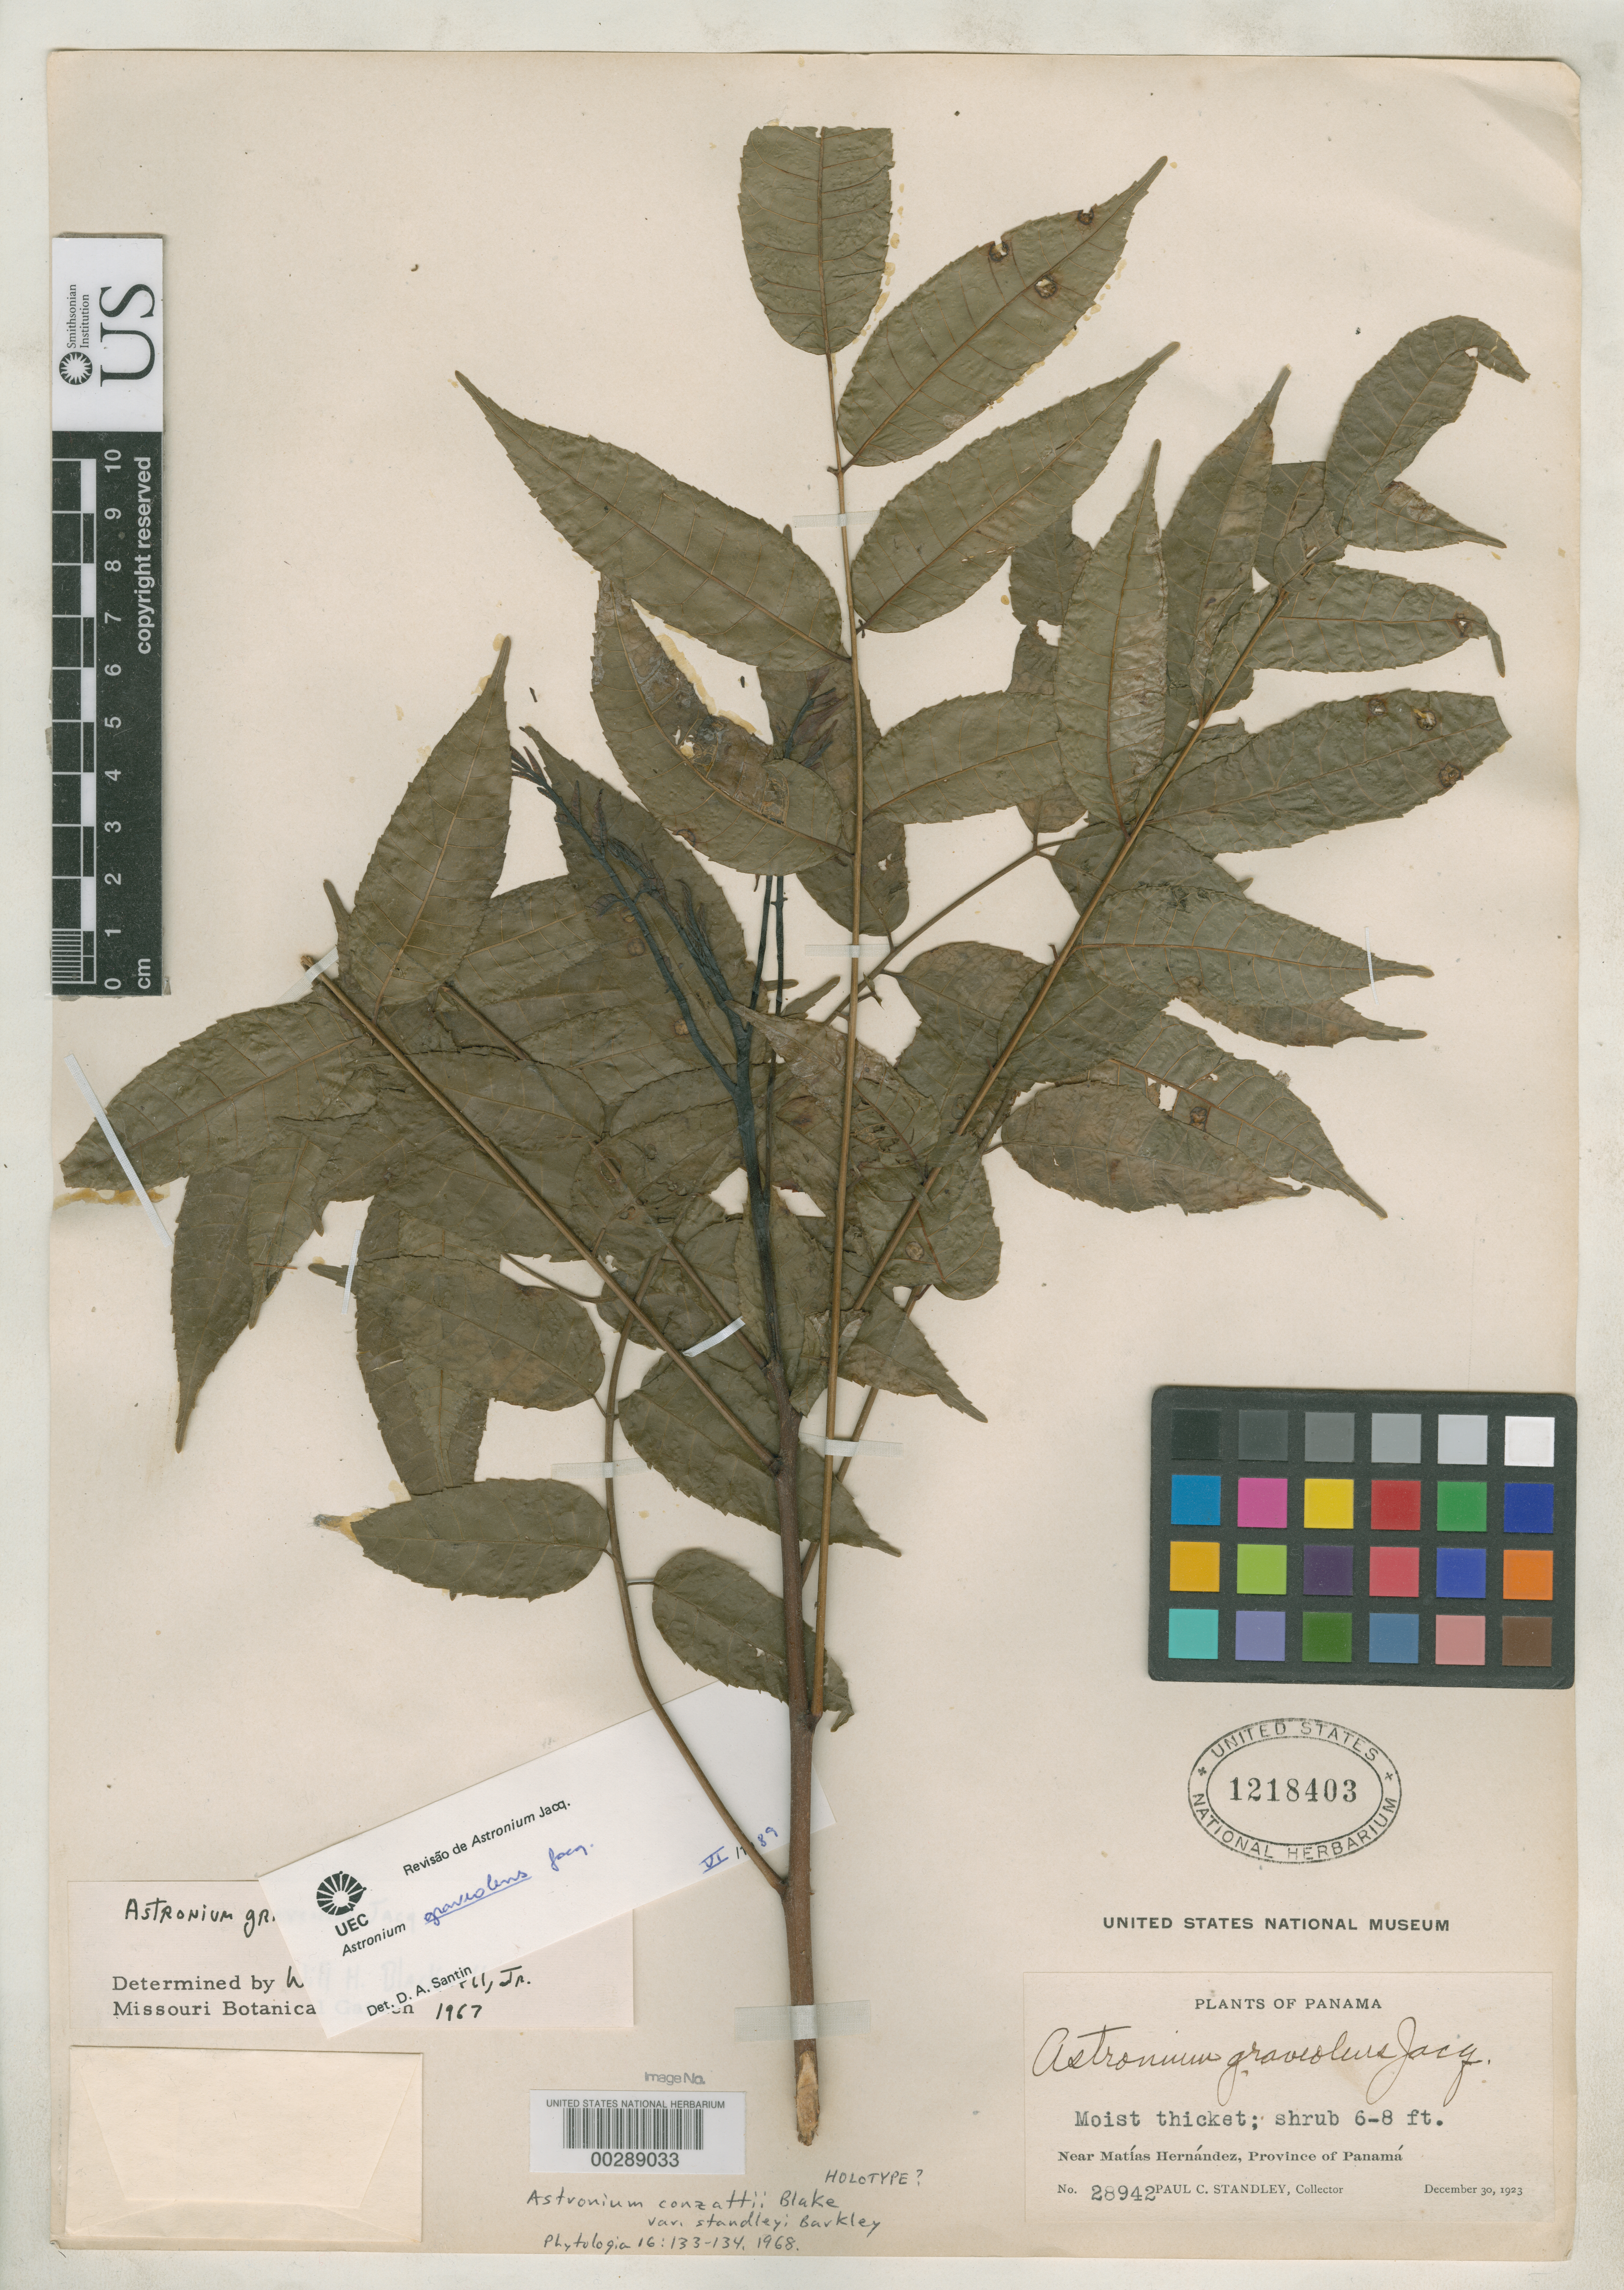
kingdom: Plantae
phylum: Tracheophyta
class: Magnoliopsida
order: Sapindales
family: Anacardiaceae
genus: Astronium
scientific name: Astronium conzattii var. standleyi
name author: F.A. Barkley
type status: Possible Holotype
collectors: P. C. Standley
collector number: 28942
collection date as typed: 30 Dec 1923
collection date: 1923-12-30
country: Panama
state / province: Panamá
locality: Near Matias Hernandez.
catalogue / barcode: US 1218403